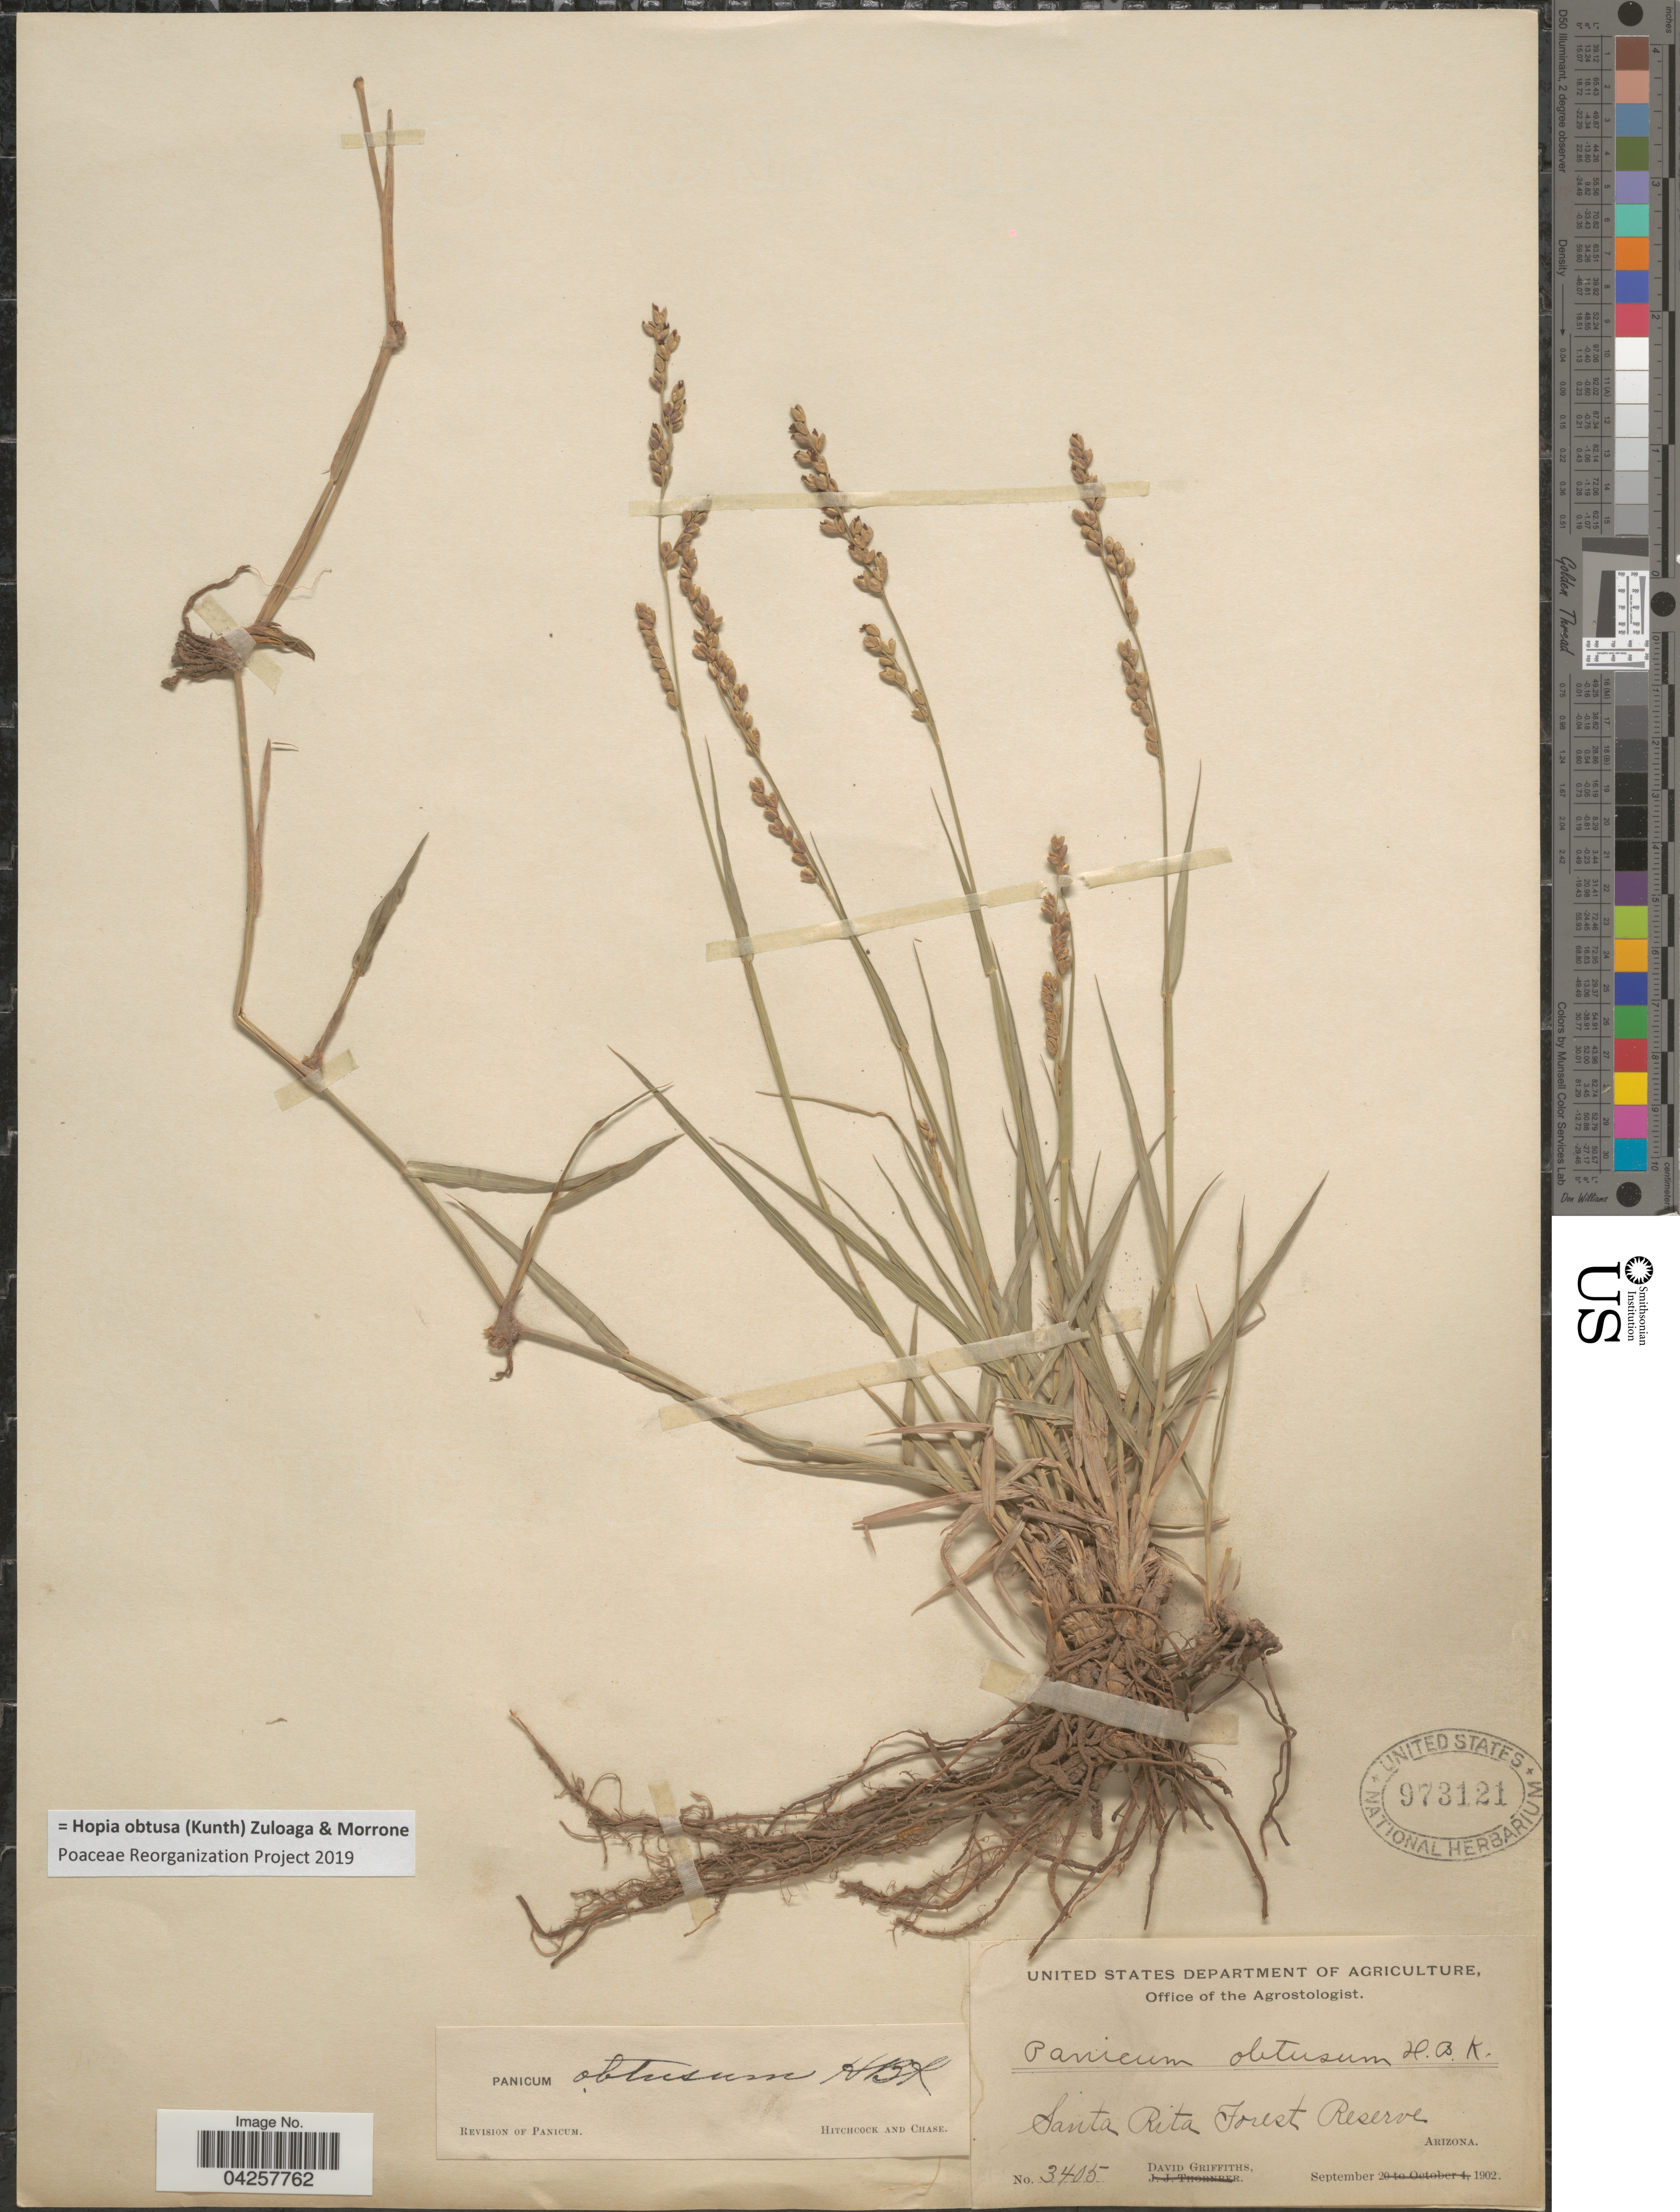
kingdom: Plantae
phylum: Tracheophyta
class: Liliopsida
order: Poales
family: Poaceae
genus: Hopia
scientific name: Hopia obtusa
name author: (Kunth) Zuloaga & Morrone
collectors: D. Griffiths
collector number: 3405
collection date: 1902-09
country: United States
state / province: Arizona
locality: Santa Rita Forest Reserve.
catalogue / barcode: US 973121